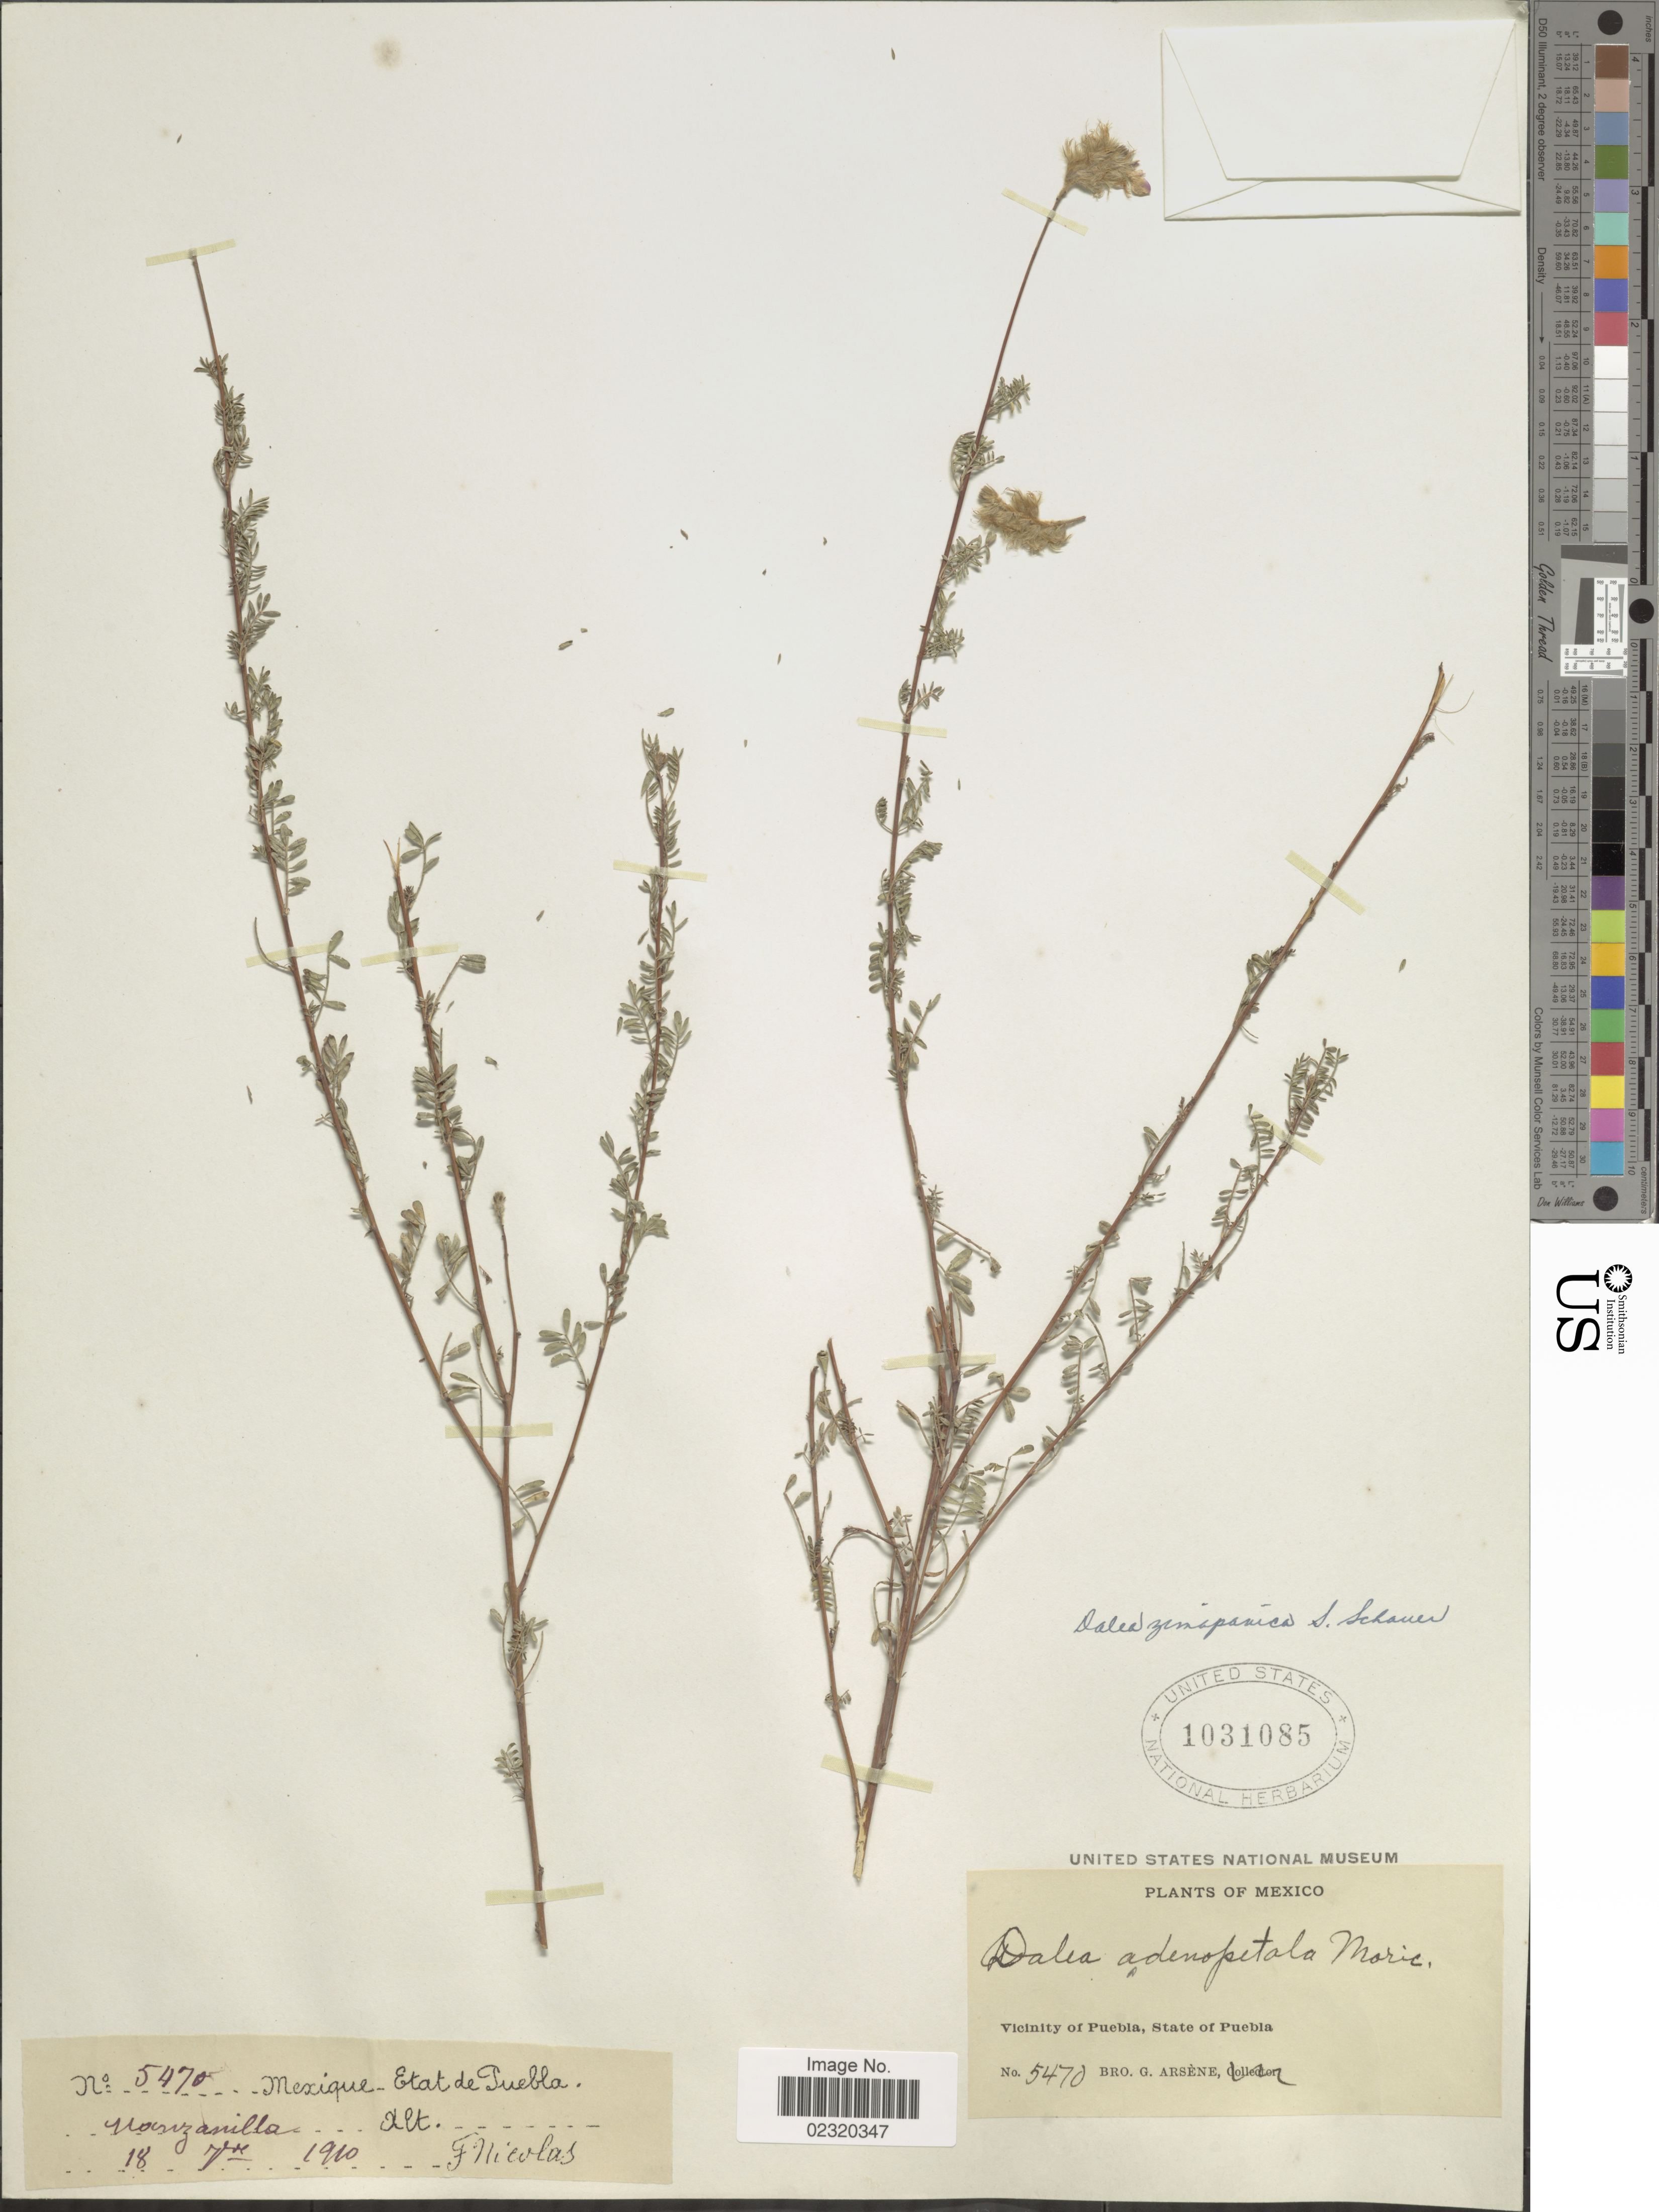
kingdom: Plantae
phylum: Tracheophyta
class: Magnoliopsida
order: Fabales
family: Fabaceae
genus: Dalea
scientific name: Dalea zimapanica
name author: S. Schauer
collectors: F. Nicolas & Bro. G. Arsène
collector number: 5470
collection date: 1910-11-18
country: Mexico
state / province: Puebla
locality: Manzanilla, Vicinity of Puebla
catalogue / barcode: US 1031085